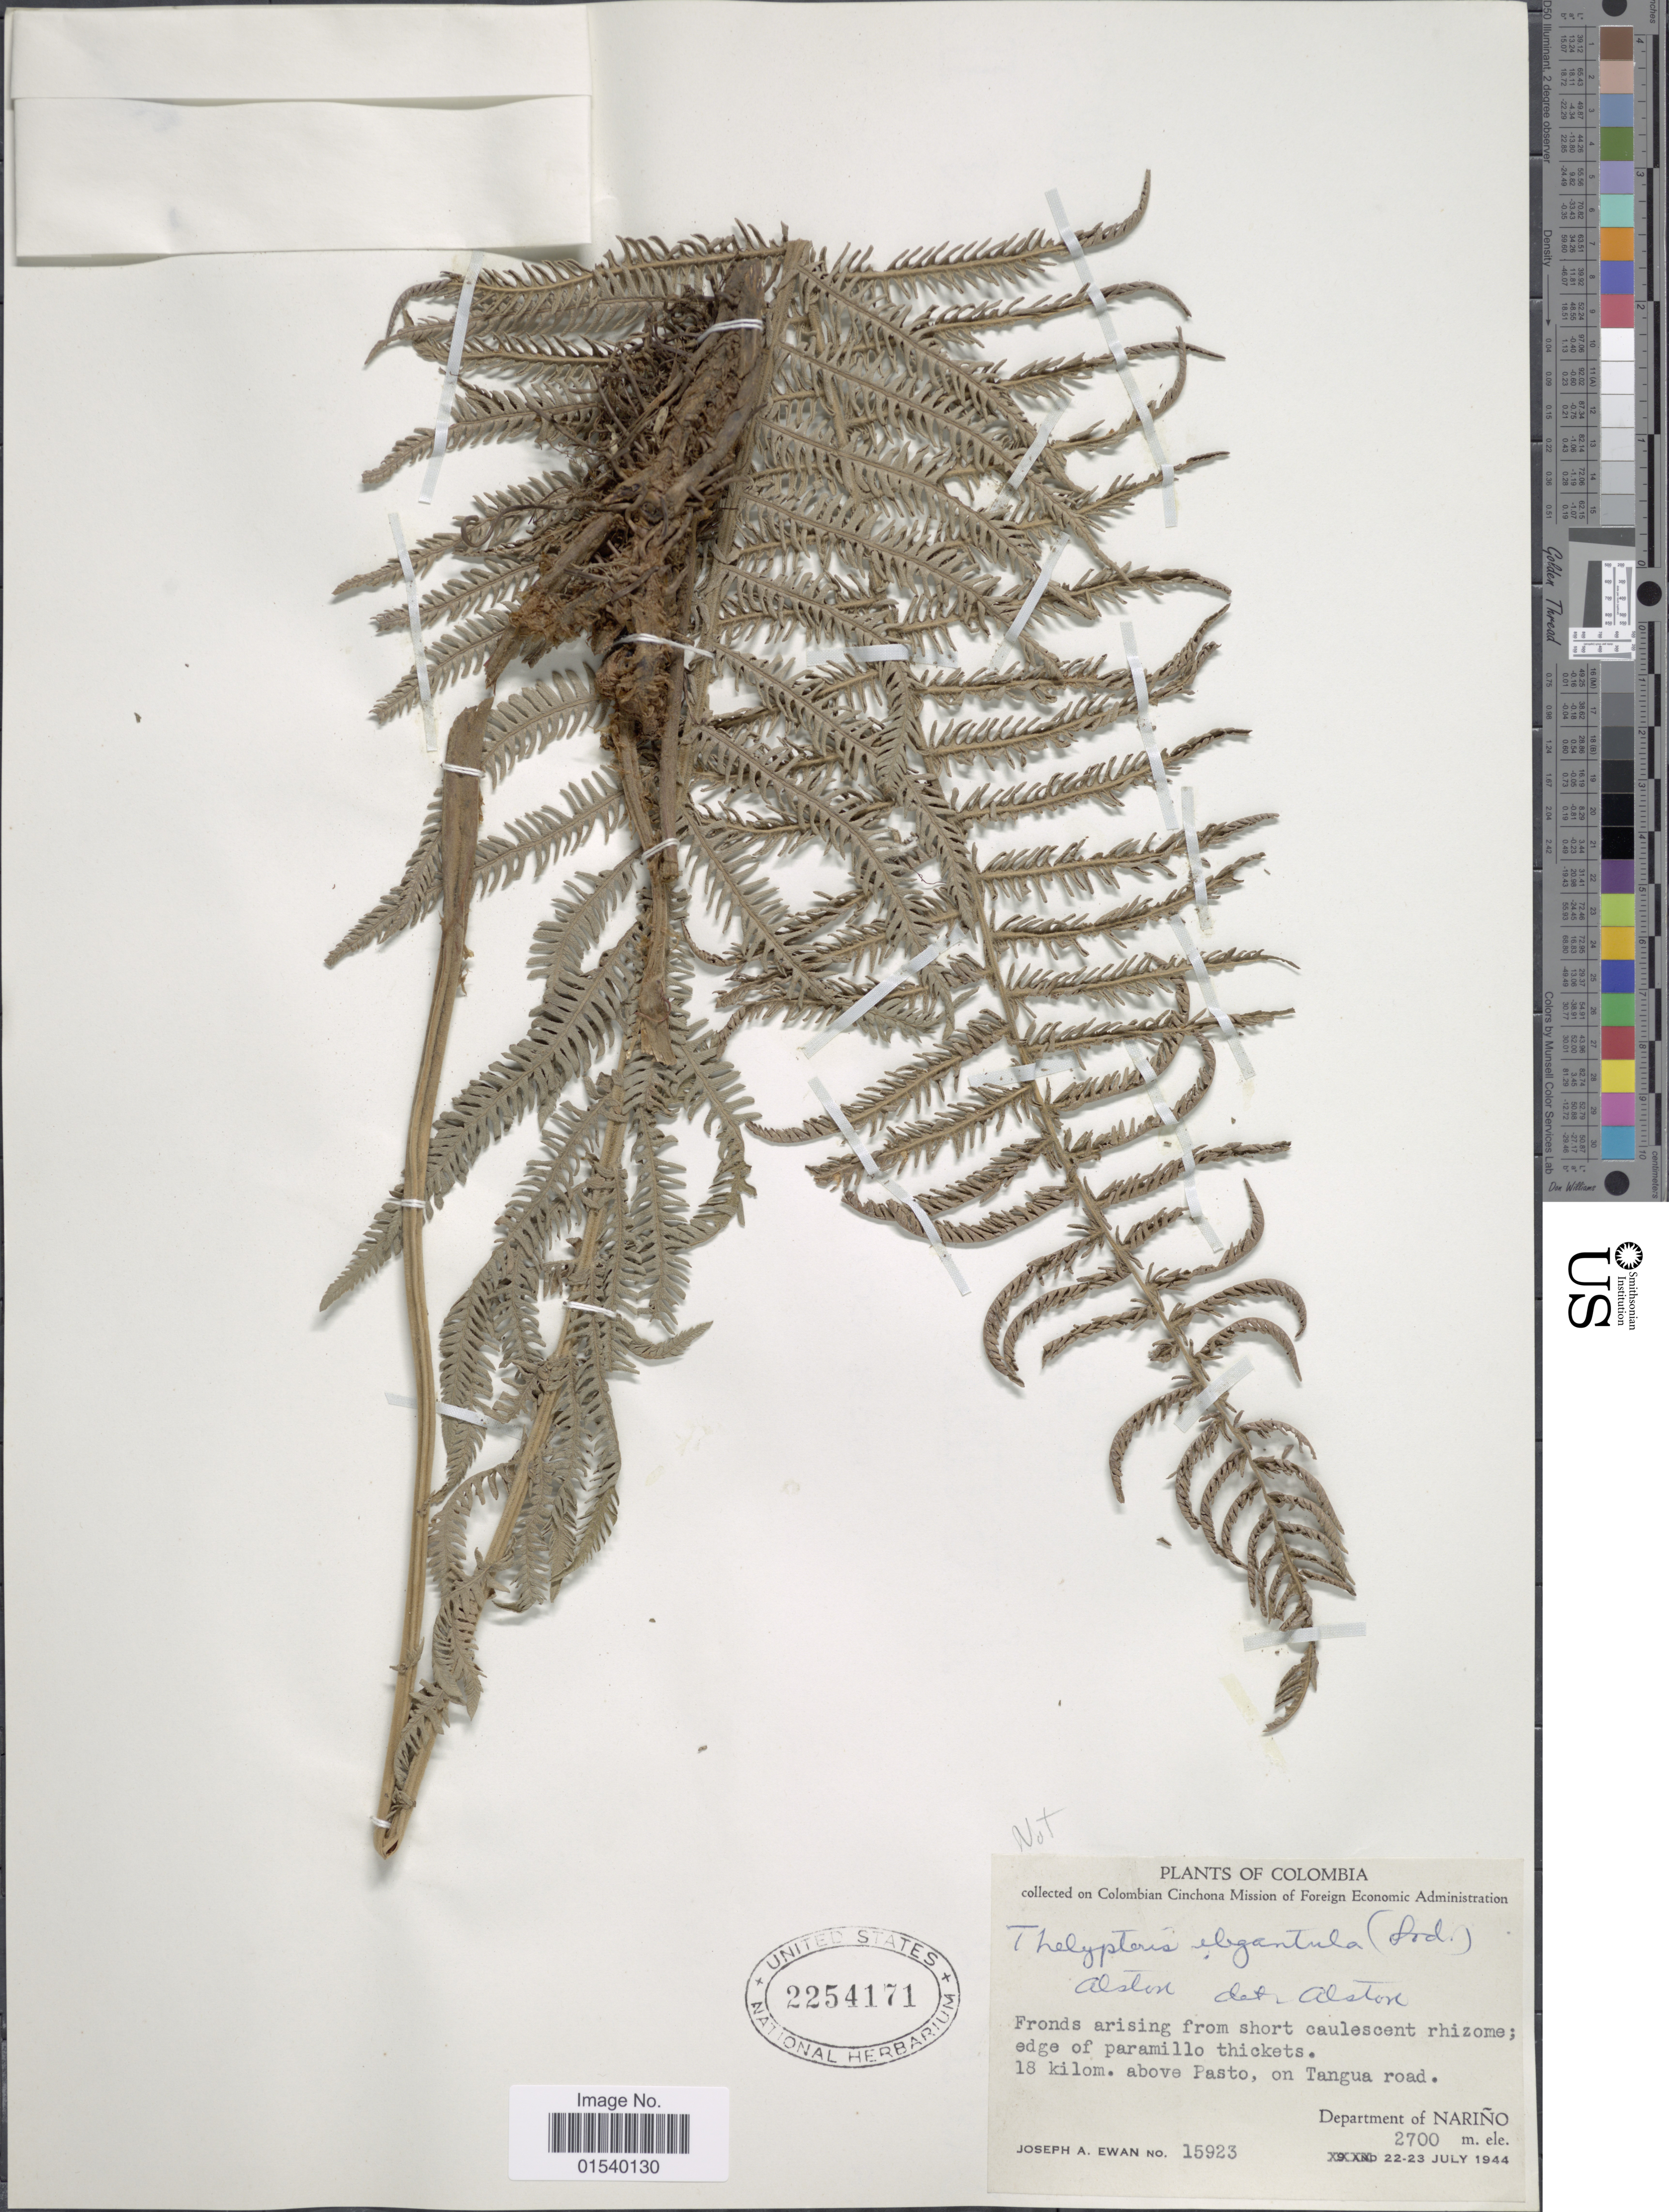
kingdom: Plantae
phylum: Tracheophyta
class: Polypodiopsida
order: Polypodiales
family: Thelypteridaceae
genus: Amauropelta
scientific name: Amauropelta elegantula (Sodiro) comb. nov., ined. 2015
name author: (Sodiro)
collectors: J. A. Ewan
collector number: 15923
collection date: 1944-07-22/1944-07-23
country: Colombia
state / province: Nariño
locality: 18 kilom. above Pasto, on Tangua road, Department of Nariño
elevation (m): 2700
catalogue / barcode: US 2254171